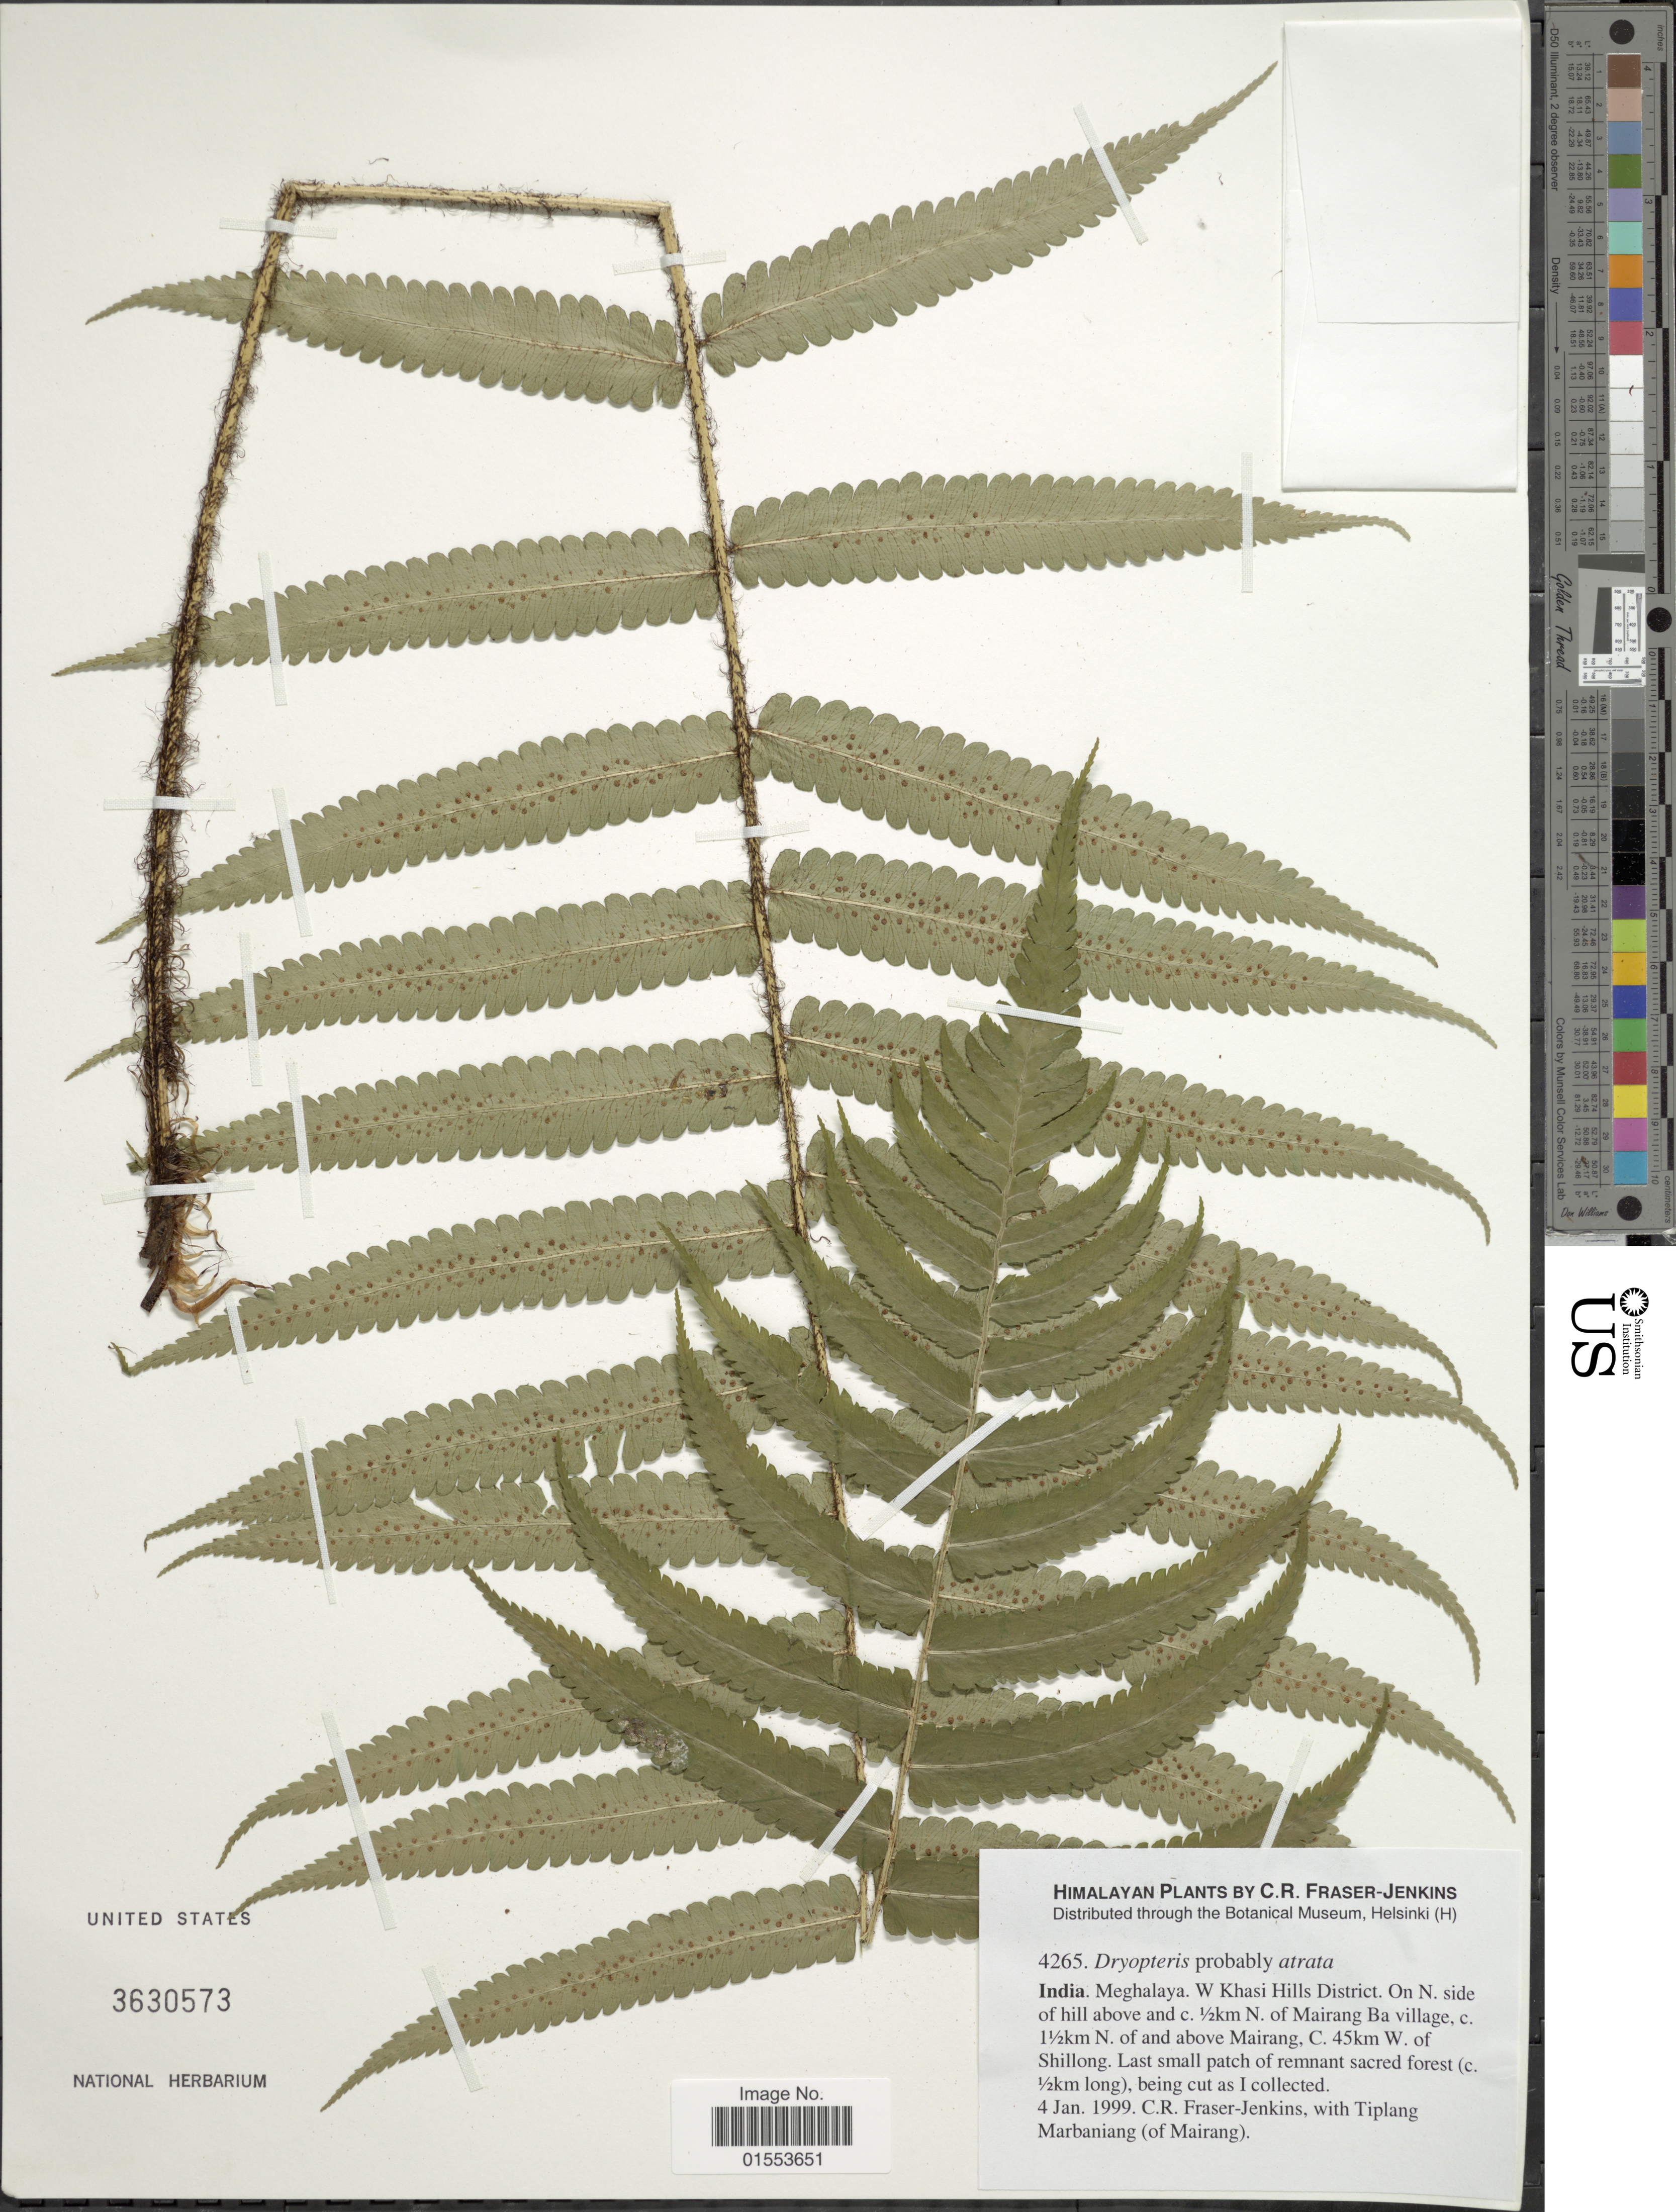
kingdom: Plantae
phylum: Tracheophyta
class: Polypodiopsida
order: Polypodiales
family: Dryopteridaceae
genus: Dryopteris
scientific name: Dryopteris atrata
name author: (Wall. ex Kunze) Ching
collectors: C. R. Fraser-Jenkins & R. Pariyar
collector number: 4265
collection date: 1999-01-04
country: India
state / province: Meghalaya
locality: Himalayan, India. Meghalaya. W. Khasi Hillls District. On N. side of hill above and c. ½km N. of Mairang Ba village, c. 1½km N. of and above Mairang, C. 45km W. of Shillong.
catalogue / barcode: US 3630573